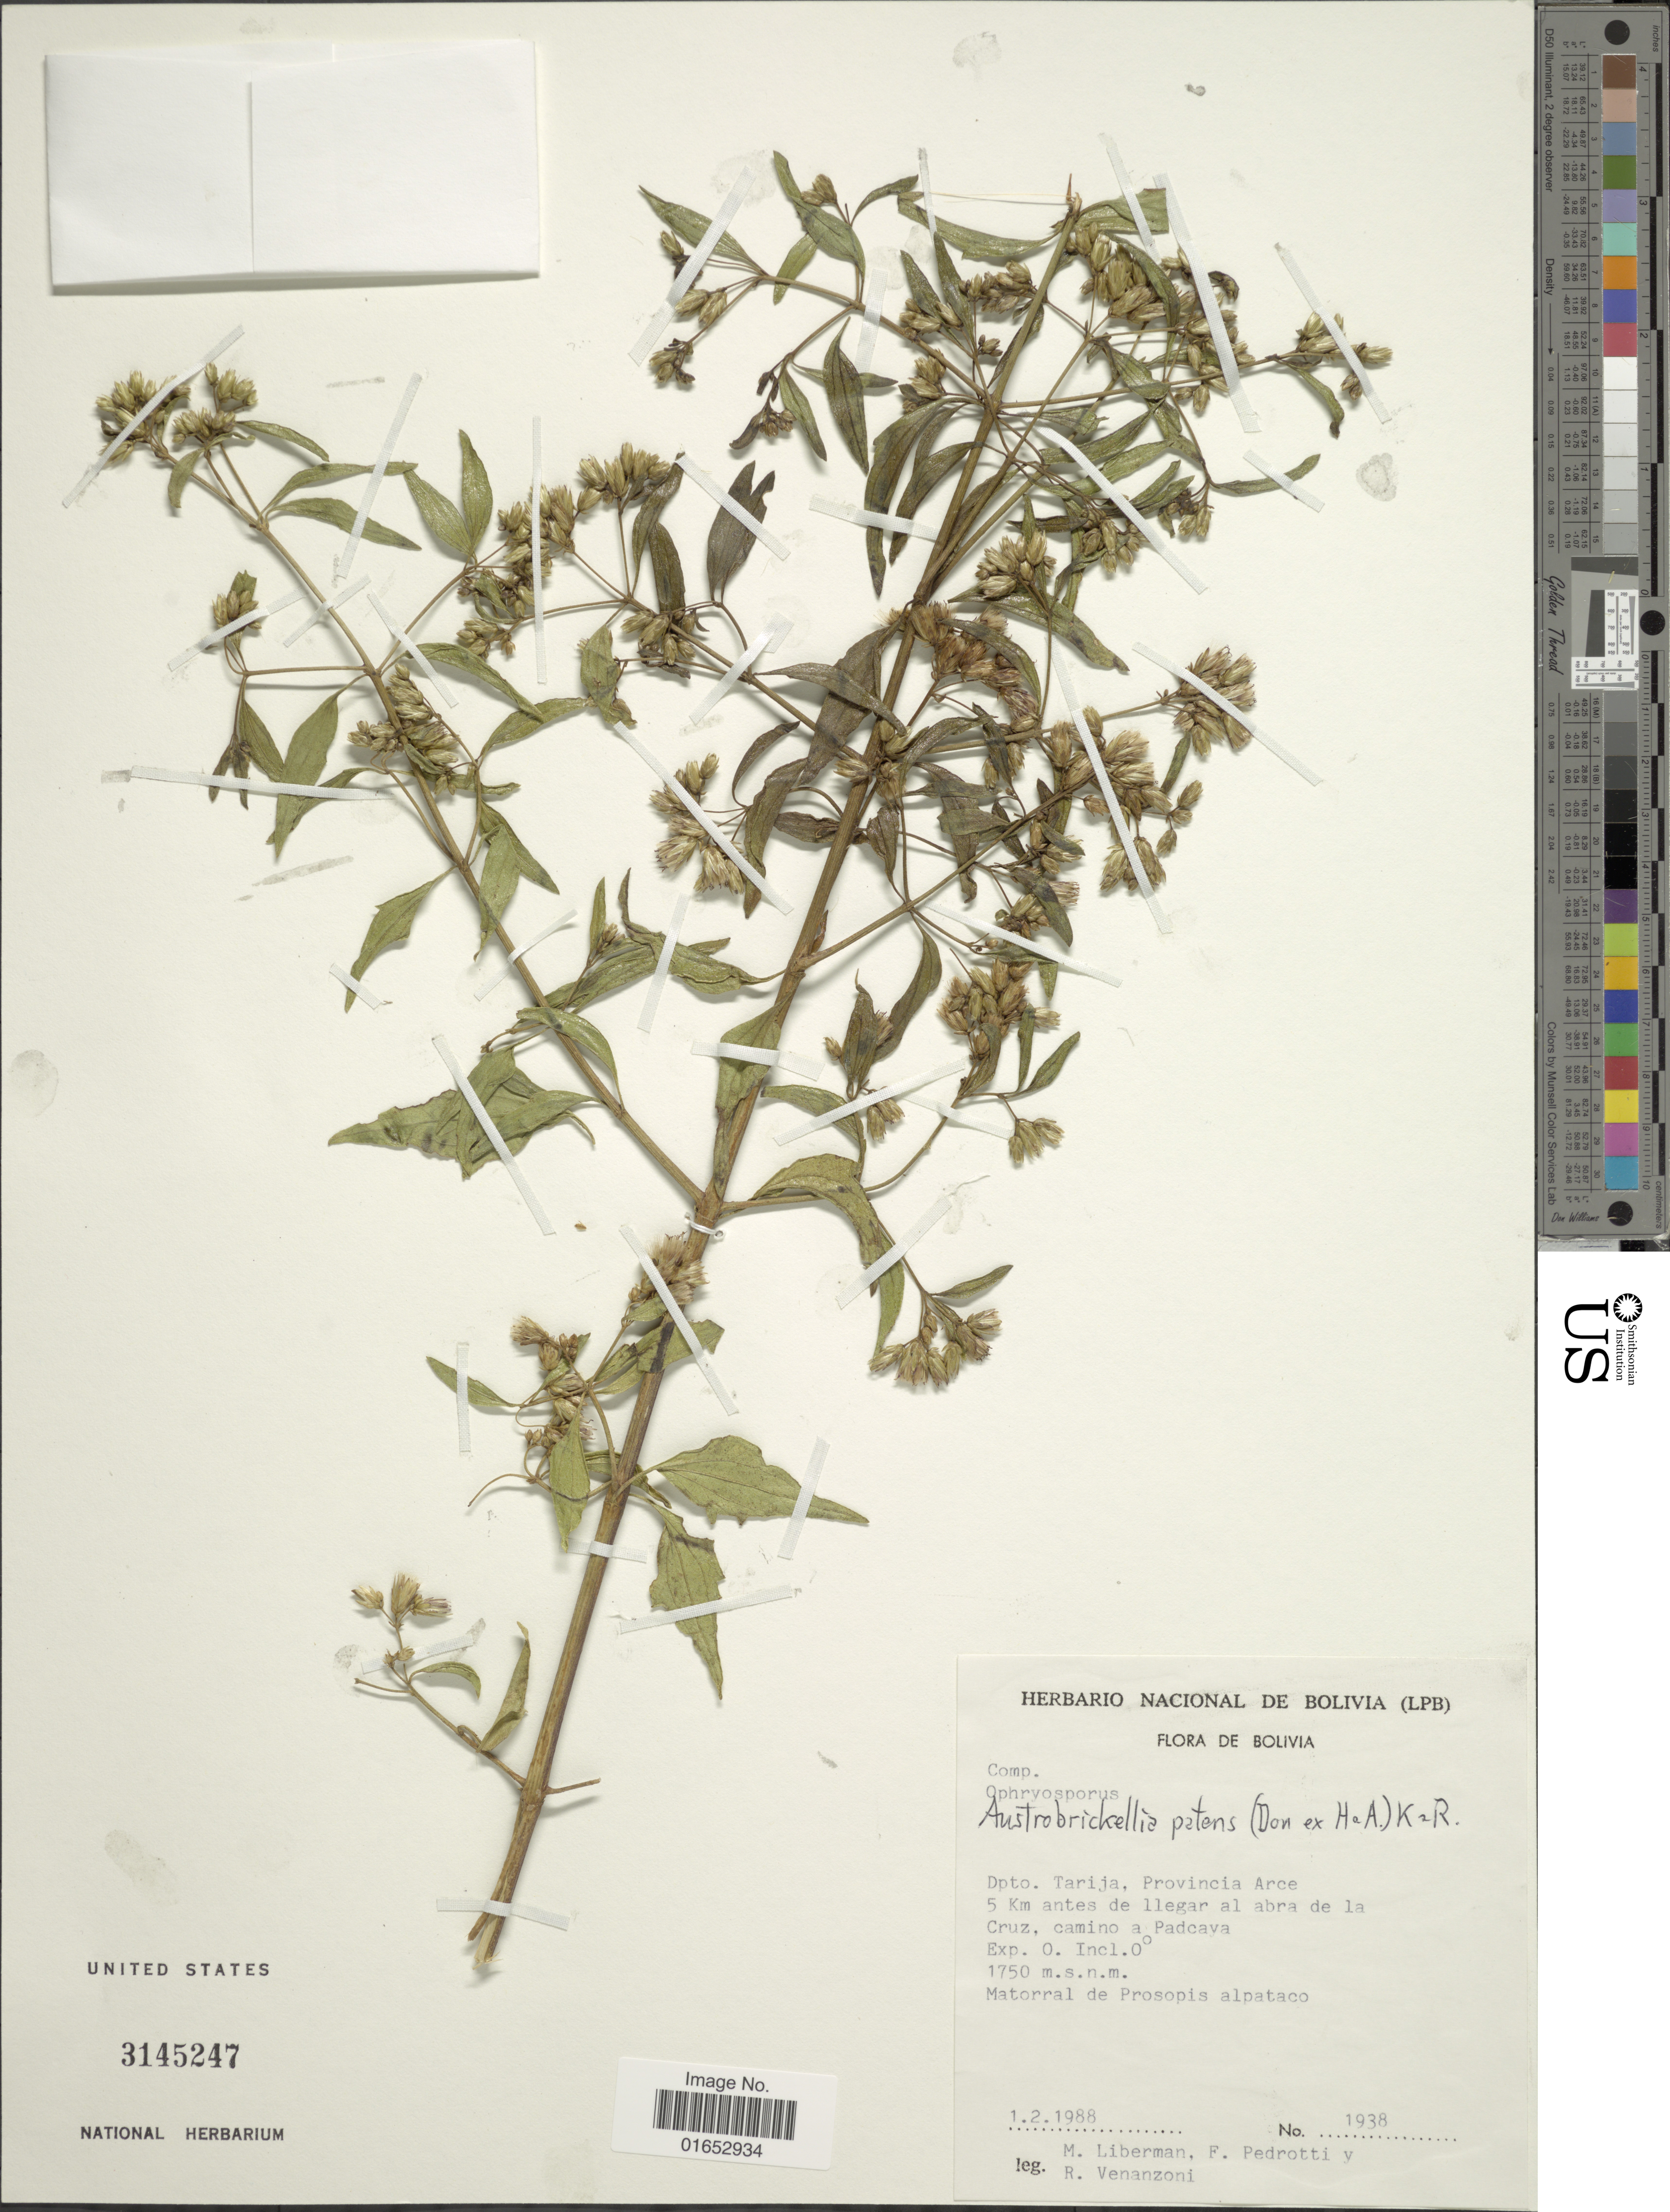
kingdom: Plantae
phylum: Tracheophyta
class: Magnoliopsida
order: Asterales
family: Asteraceae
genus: Austrobrickellia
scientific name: Austrobrickellia patens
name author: (D. Don ex Hook. & Arn.) R.M. King & H. Rob.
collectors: M. Liberman, F. Pedrotti & R. Venanzoni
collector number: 1938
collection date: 1988-02-01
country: Bolivia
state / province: Tarija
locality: Provincia Arce, 5 Km antes de llegar al abra de la Cruz, camino a Padcava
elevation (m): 1750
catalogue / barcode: US 3145247